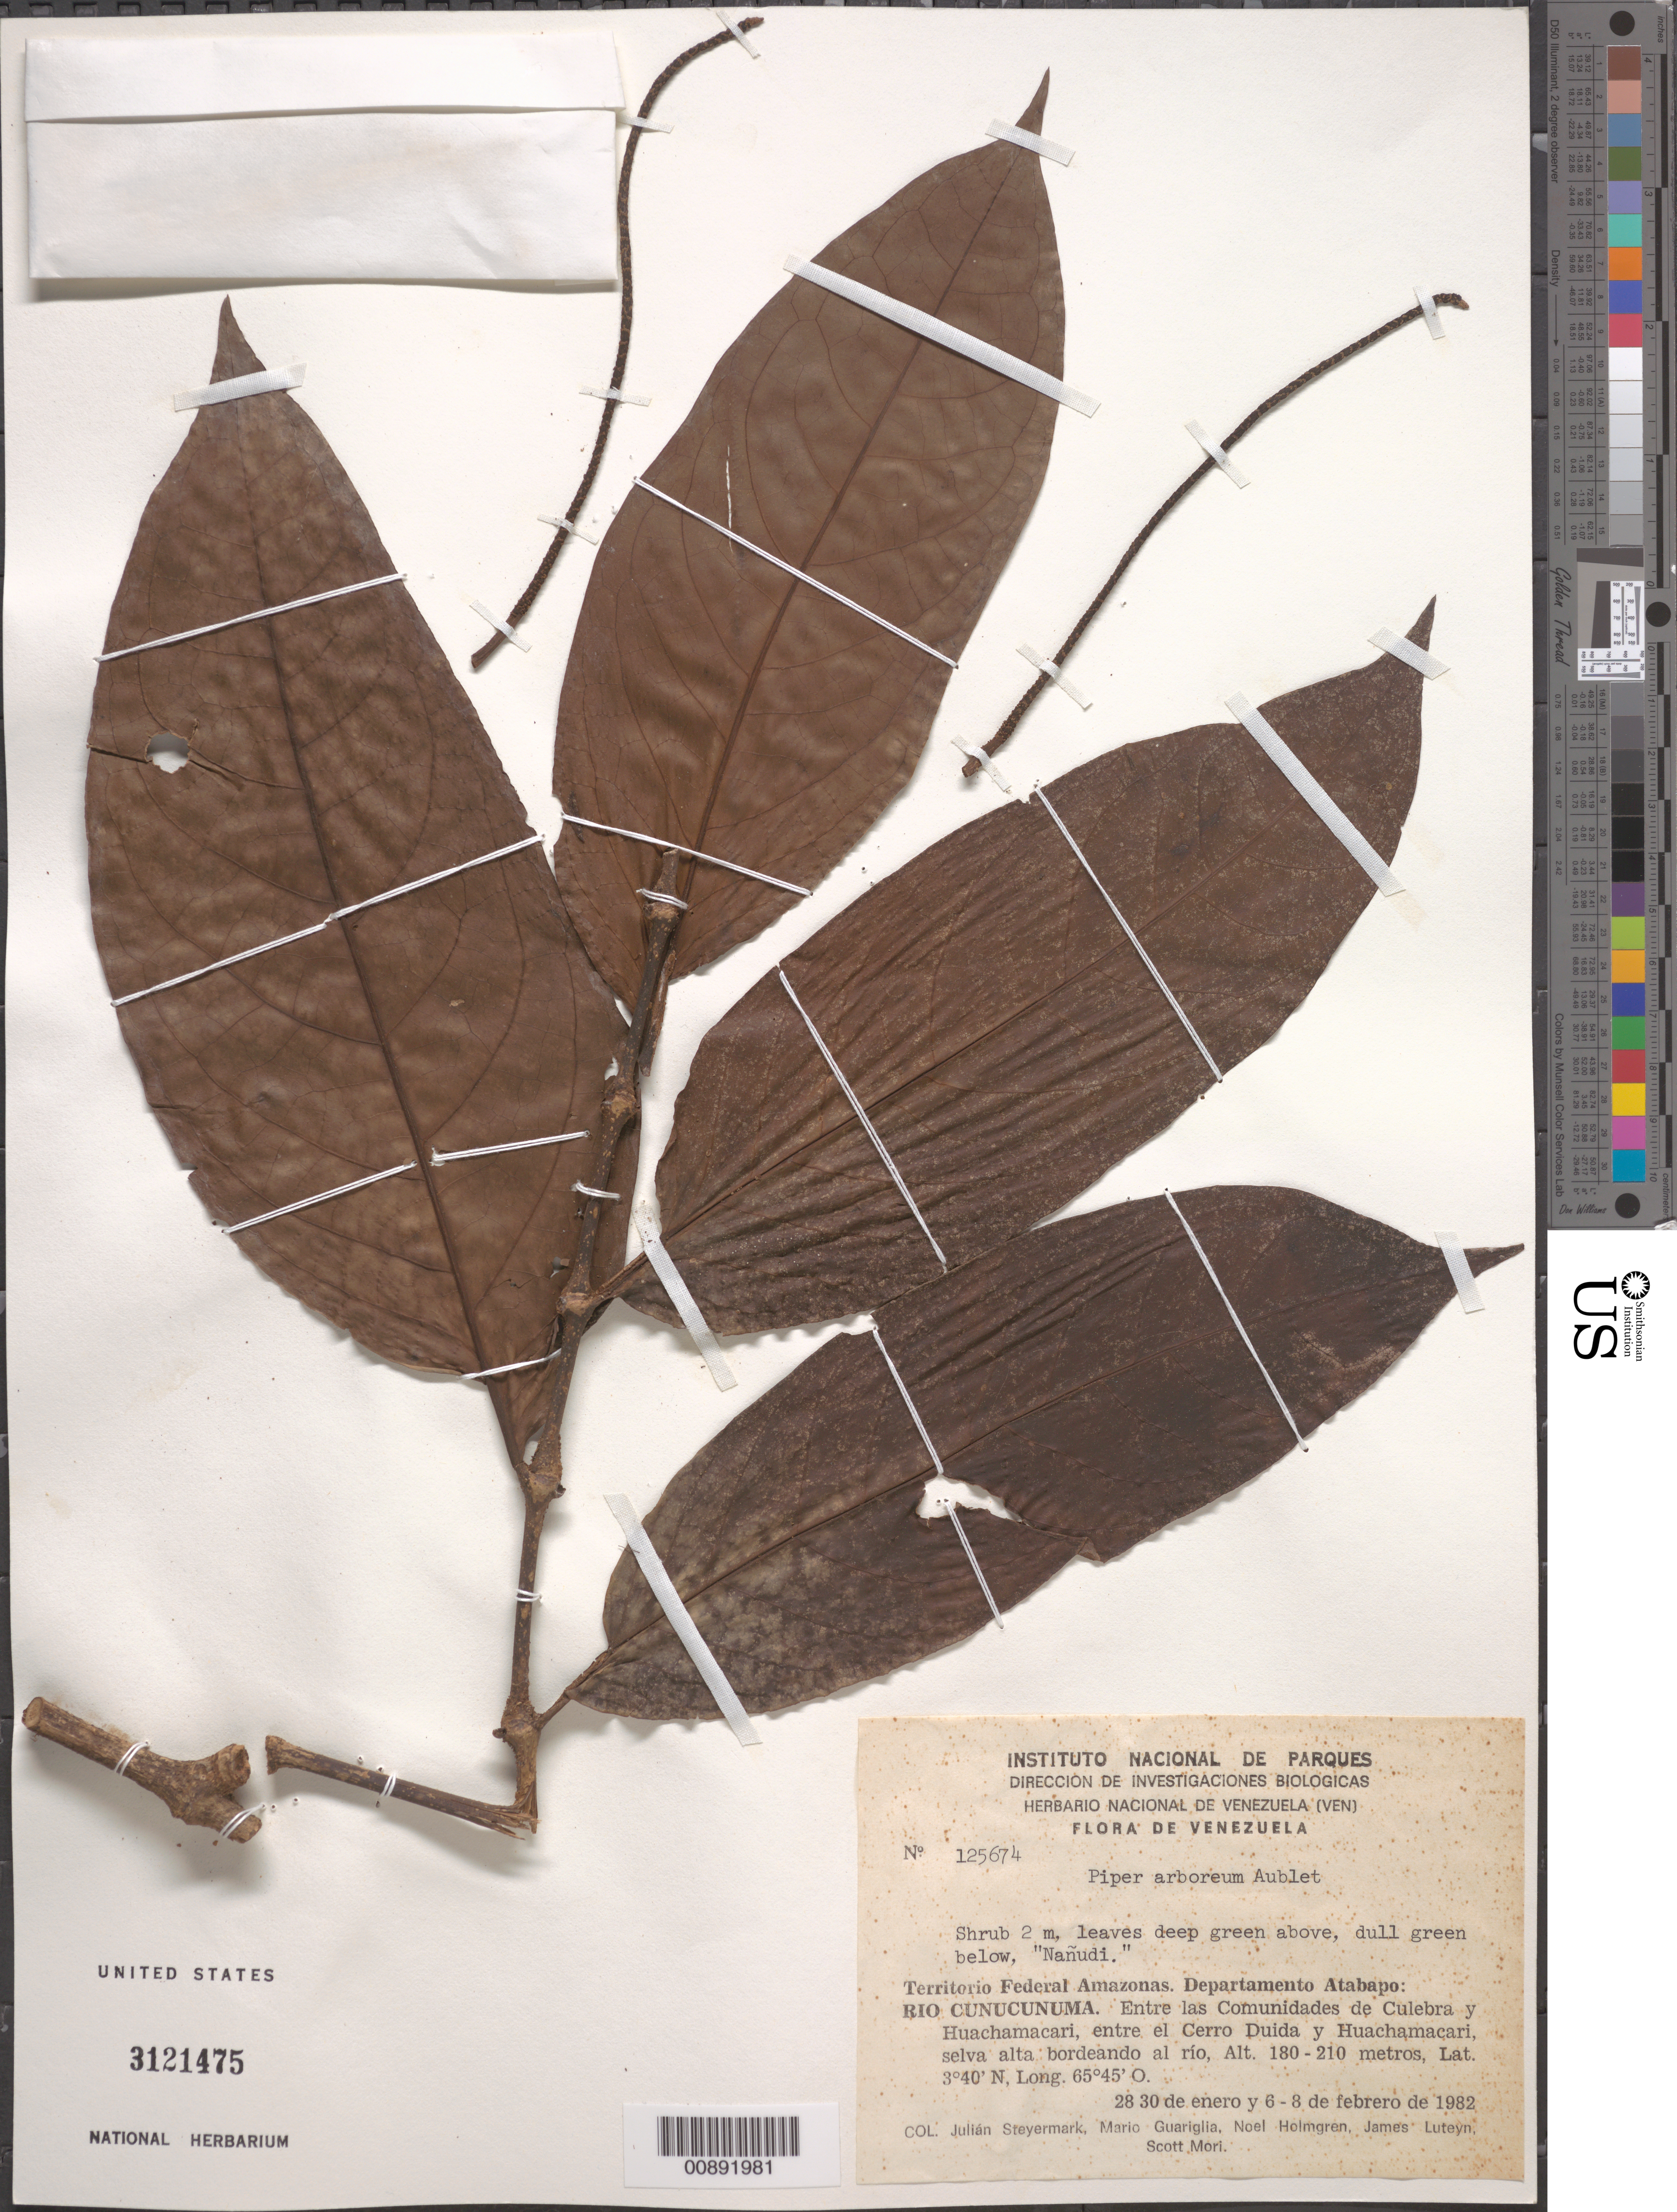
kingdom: Plantae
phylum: Tracheophyta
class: Magnoliopsida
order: Piperales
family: Piperaceae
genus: Piper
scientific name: Piper arboreum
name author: Aubl.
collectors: J. Steyermark, M. Guariglia P., N. H. Holmgren, J. L. Luteyn & S. Mori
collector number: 125674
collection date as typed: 28-Jan-82 to 8-Feb-82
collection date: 1982-01-28/1982-02-08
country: Venezuela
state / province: Amazonas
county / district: Atabapo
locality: Río Cunucunuma, entre las comunidades de culubra y huachamacari, entre cerro duida y huachamacari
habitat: Selva alta bordeando al rio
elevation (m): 180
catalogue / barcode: US 3121475